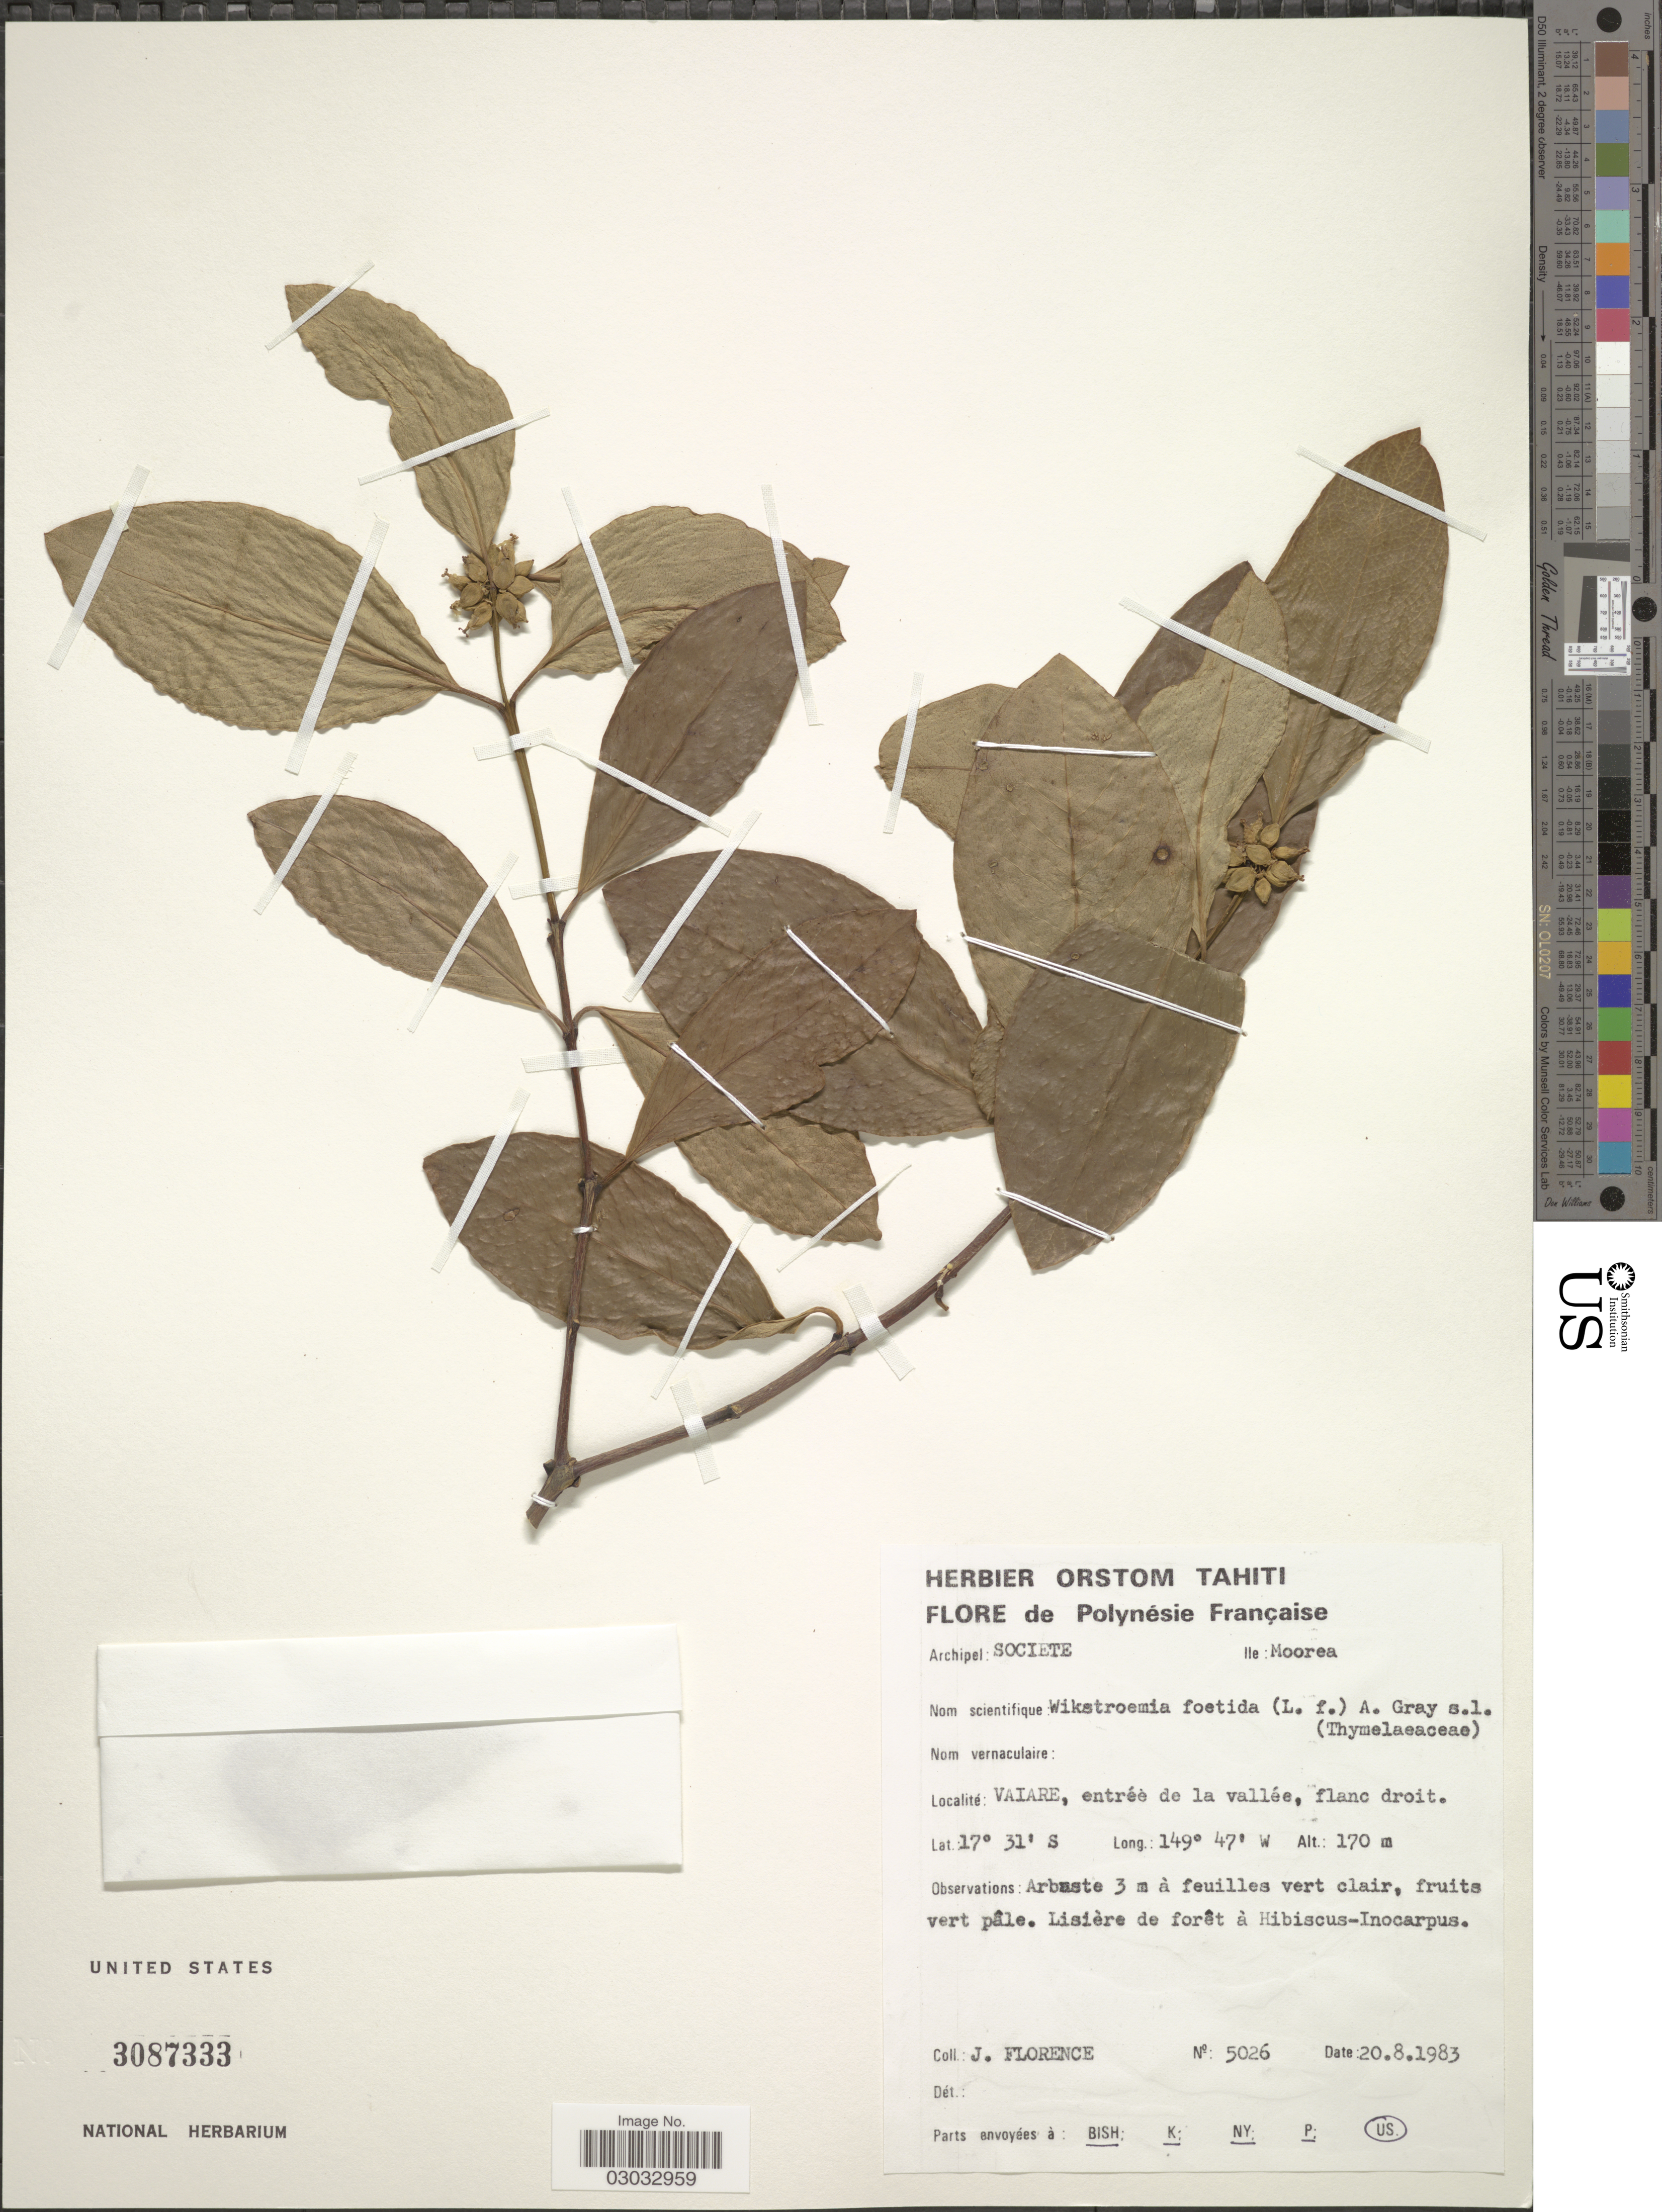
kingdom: Plantae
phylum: Tracheophyta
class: Magnoliopsida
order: Malvales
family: Thymelaeaceae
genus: Wikstroemia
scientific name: Wikstroemia coriacea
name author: Seem.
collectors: J. Florence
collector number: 5026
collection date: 1983-08-20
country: French Polynesia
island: Moorea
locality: Archipel: Societe, Ile: Moorea, Vaiare, entrée de la vallée, flanc droit.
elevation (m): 170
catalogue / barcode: US 3087333